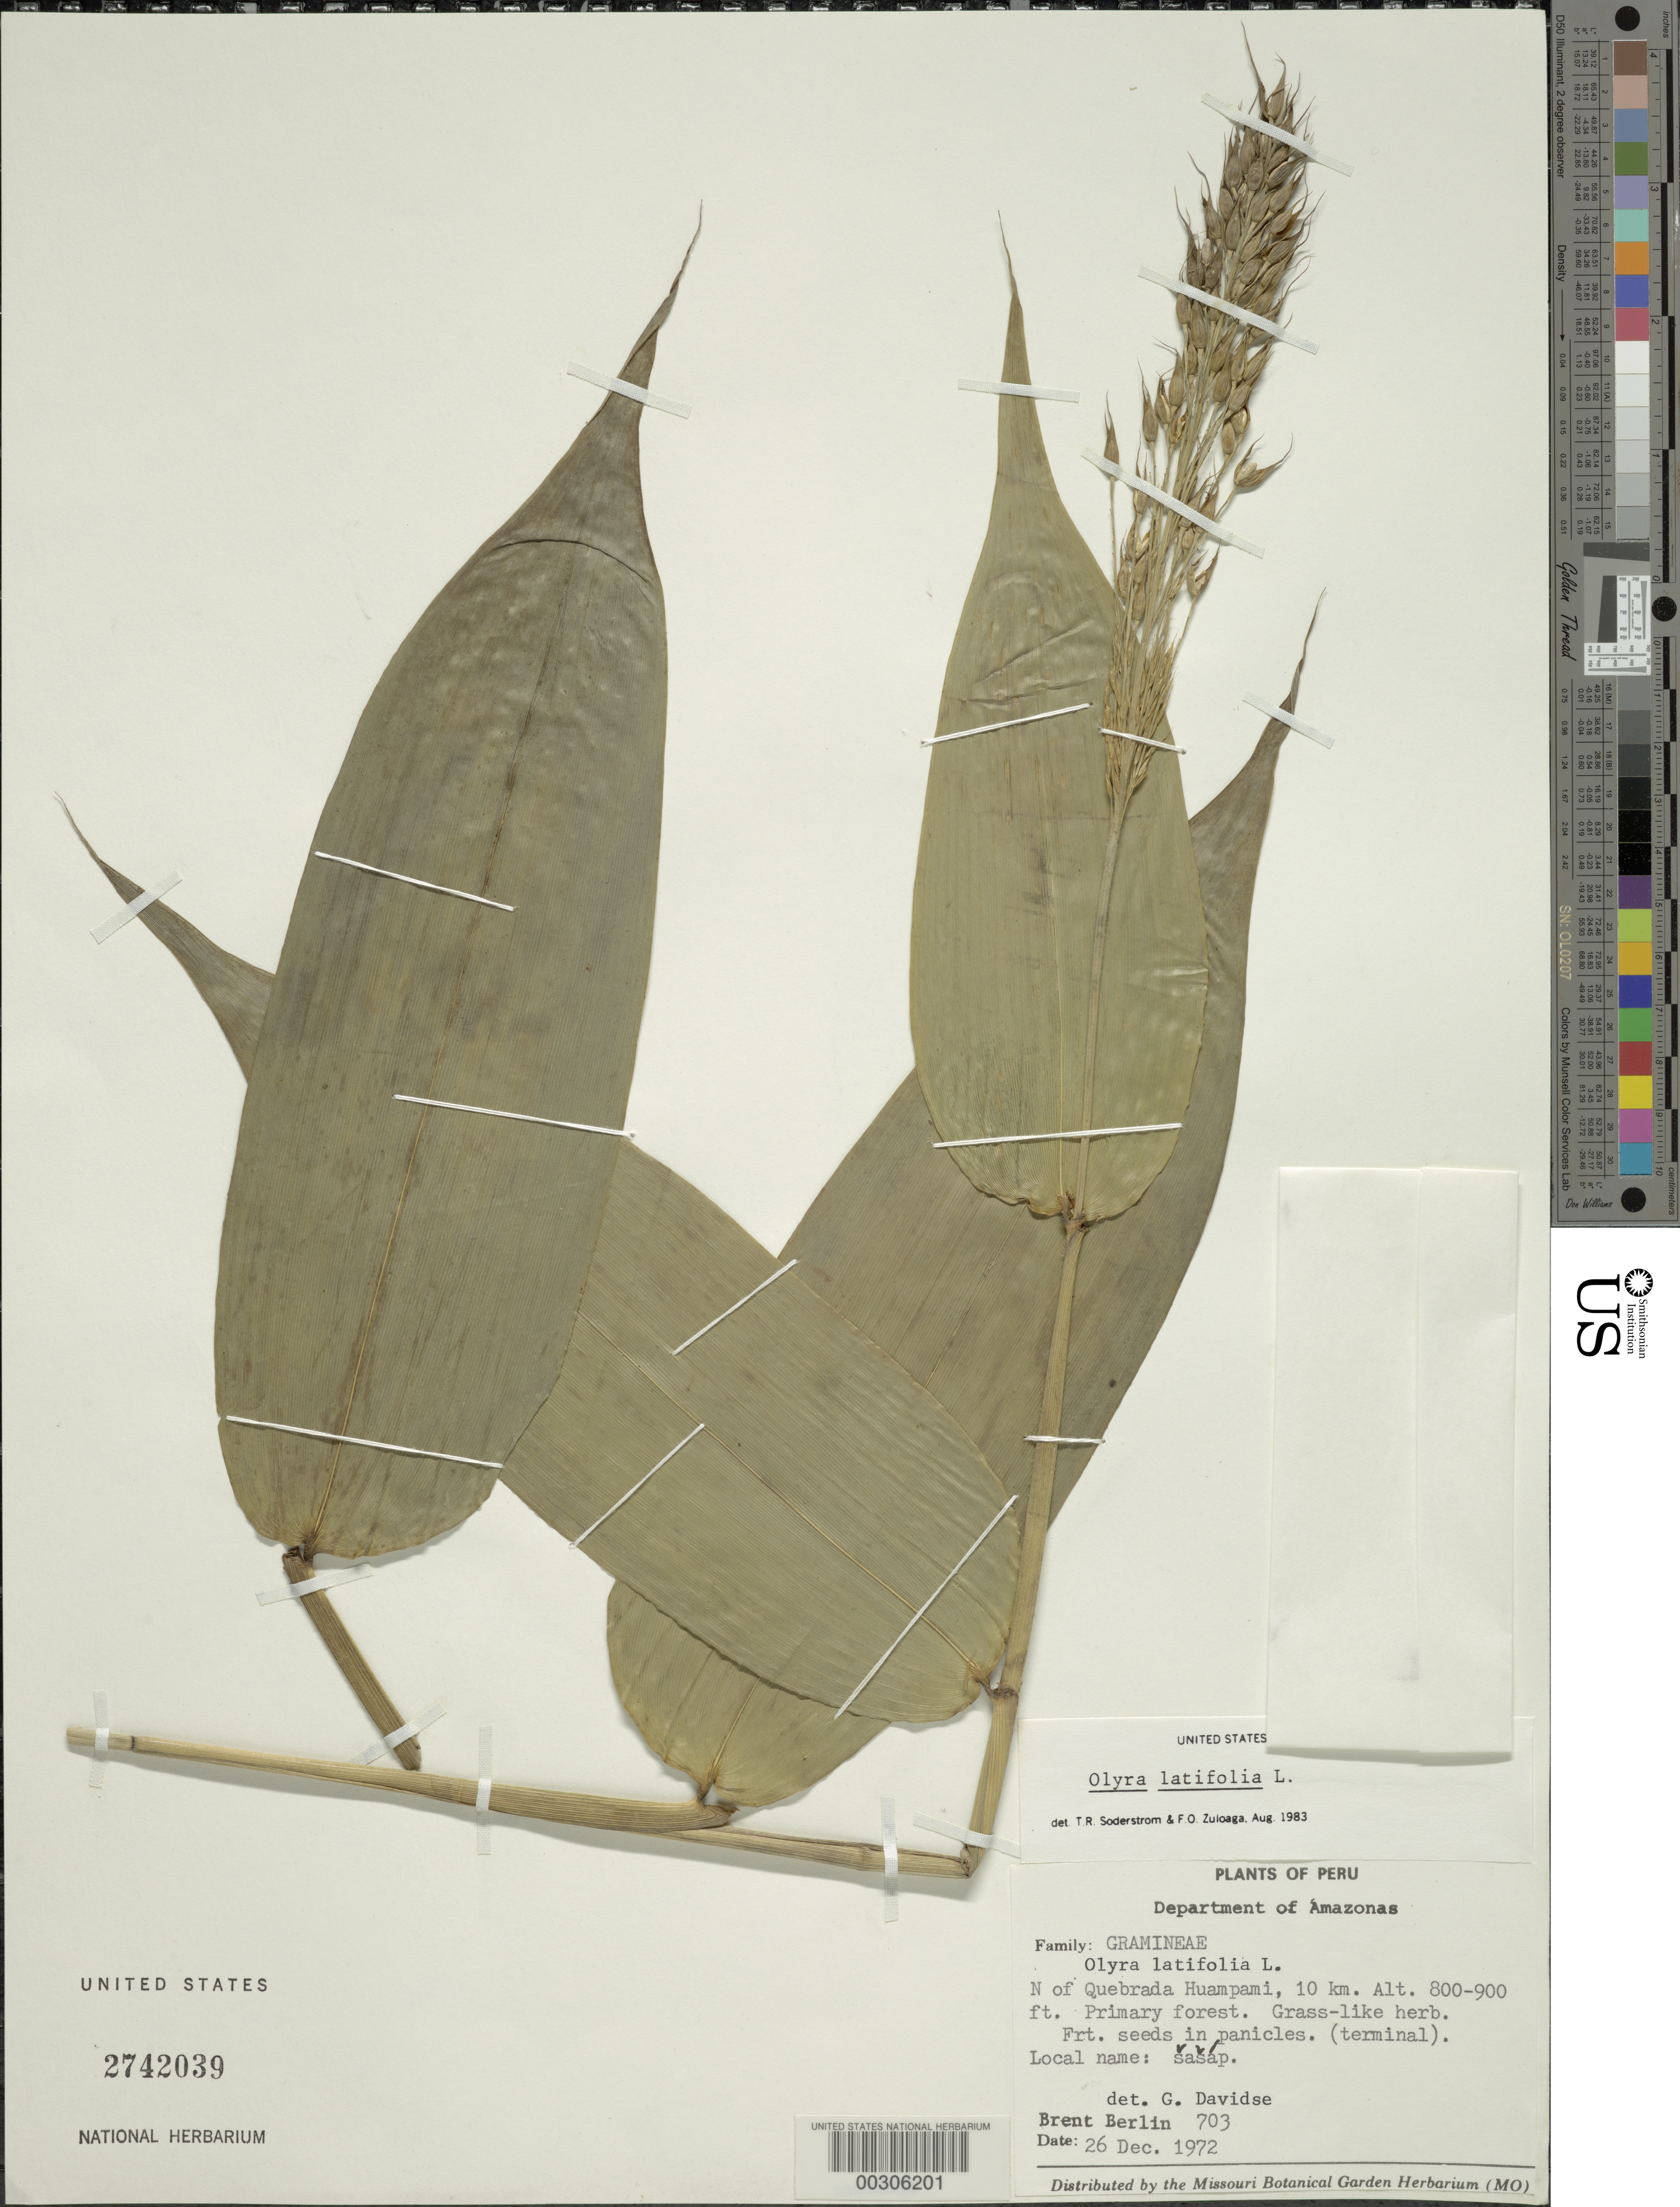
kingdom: Plantae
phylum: Tracheophyta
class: Liliopsida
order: Poales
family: Poaceae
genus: Olyra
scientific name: Olyra latifolia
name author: L.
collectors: B. Berlin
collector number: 703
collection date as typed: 26 Dec 1972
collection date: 1972-12-26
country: Peru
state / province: Amazonas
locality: Quebrada Huampami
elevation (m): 244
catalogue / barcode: US 2742039